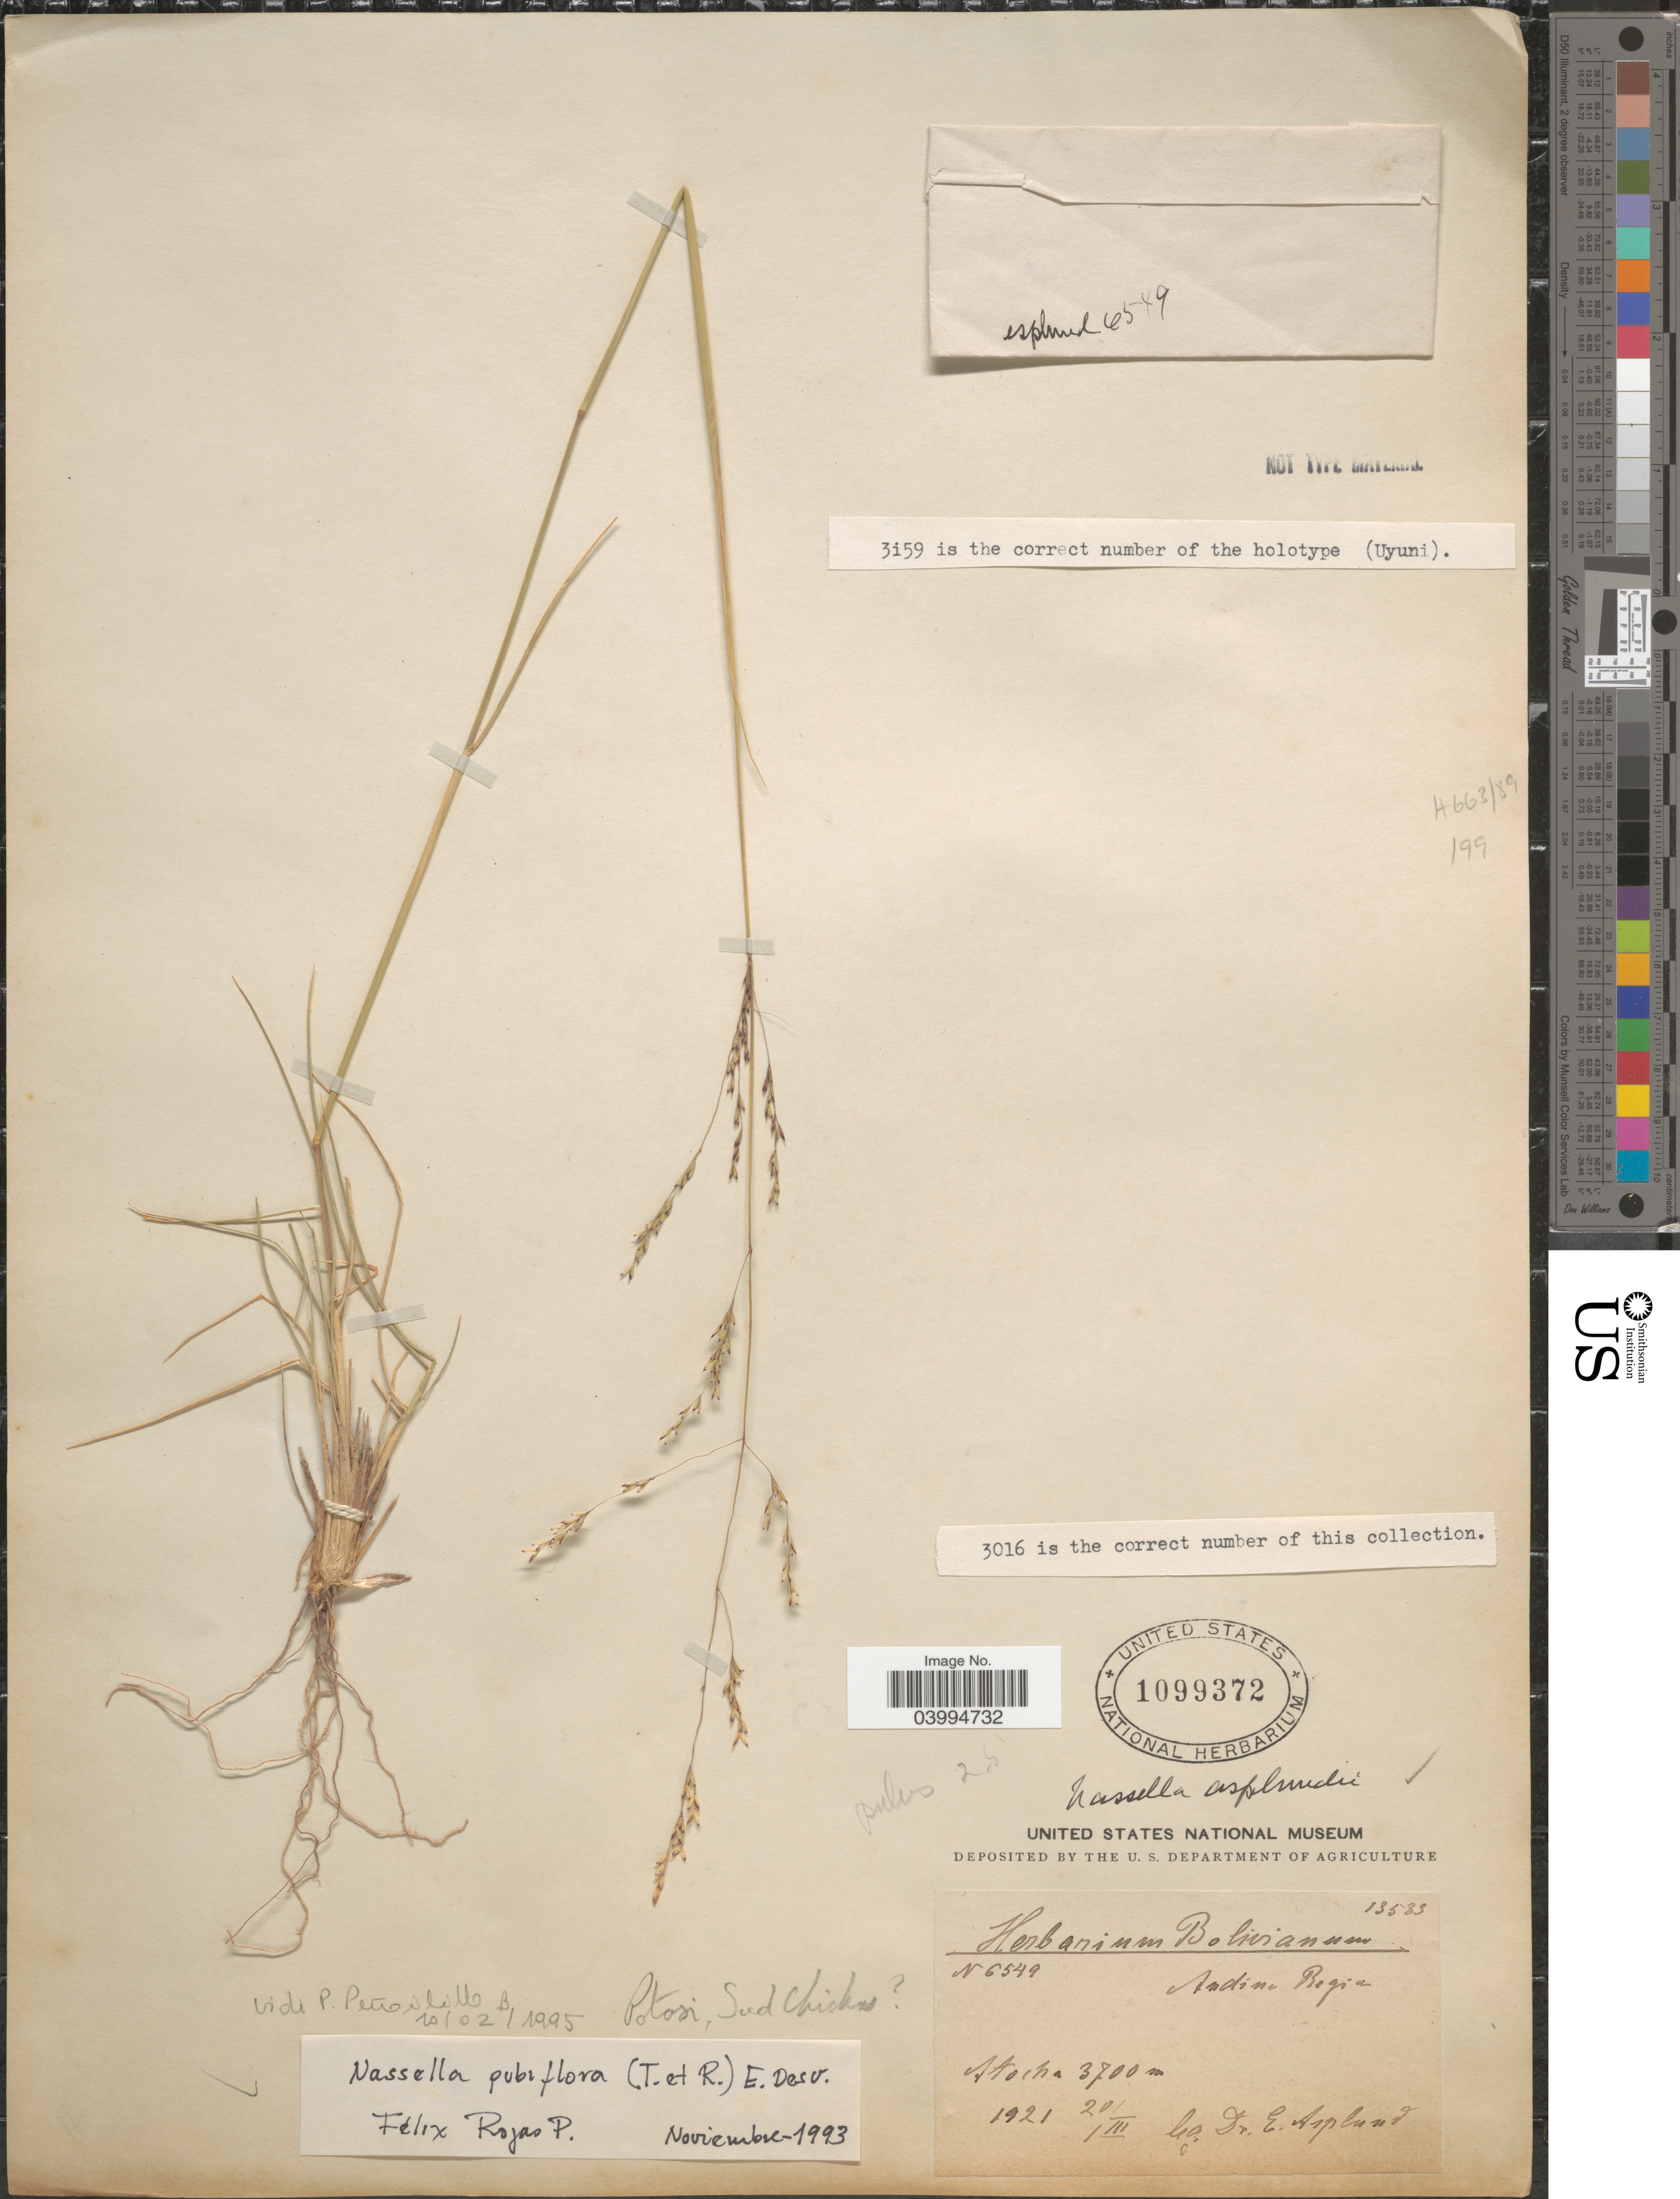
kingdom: Plantae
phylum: Tracheophyta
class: Liliopsida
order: Poales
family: Poaceae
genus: Nassella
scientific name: Nassella pubiflora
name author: (Trin. & Rupr.) É. Desv.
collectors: E. Asplund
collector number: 6549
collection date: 1921-03-20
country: Bolivia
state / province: Potosi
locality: Sud Chichas [unsure placement]. Andine Region. Atocha.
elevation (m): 3700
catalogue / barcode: US 1099372